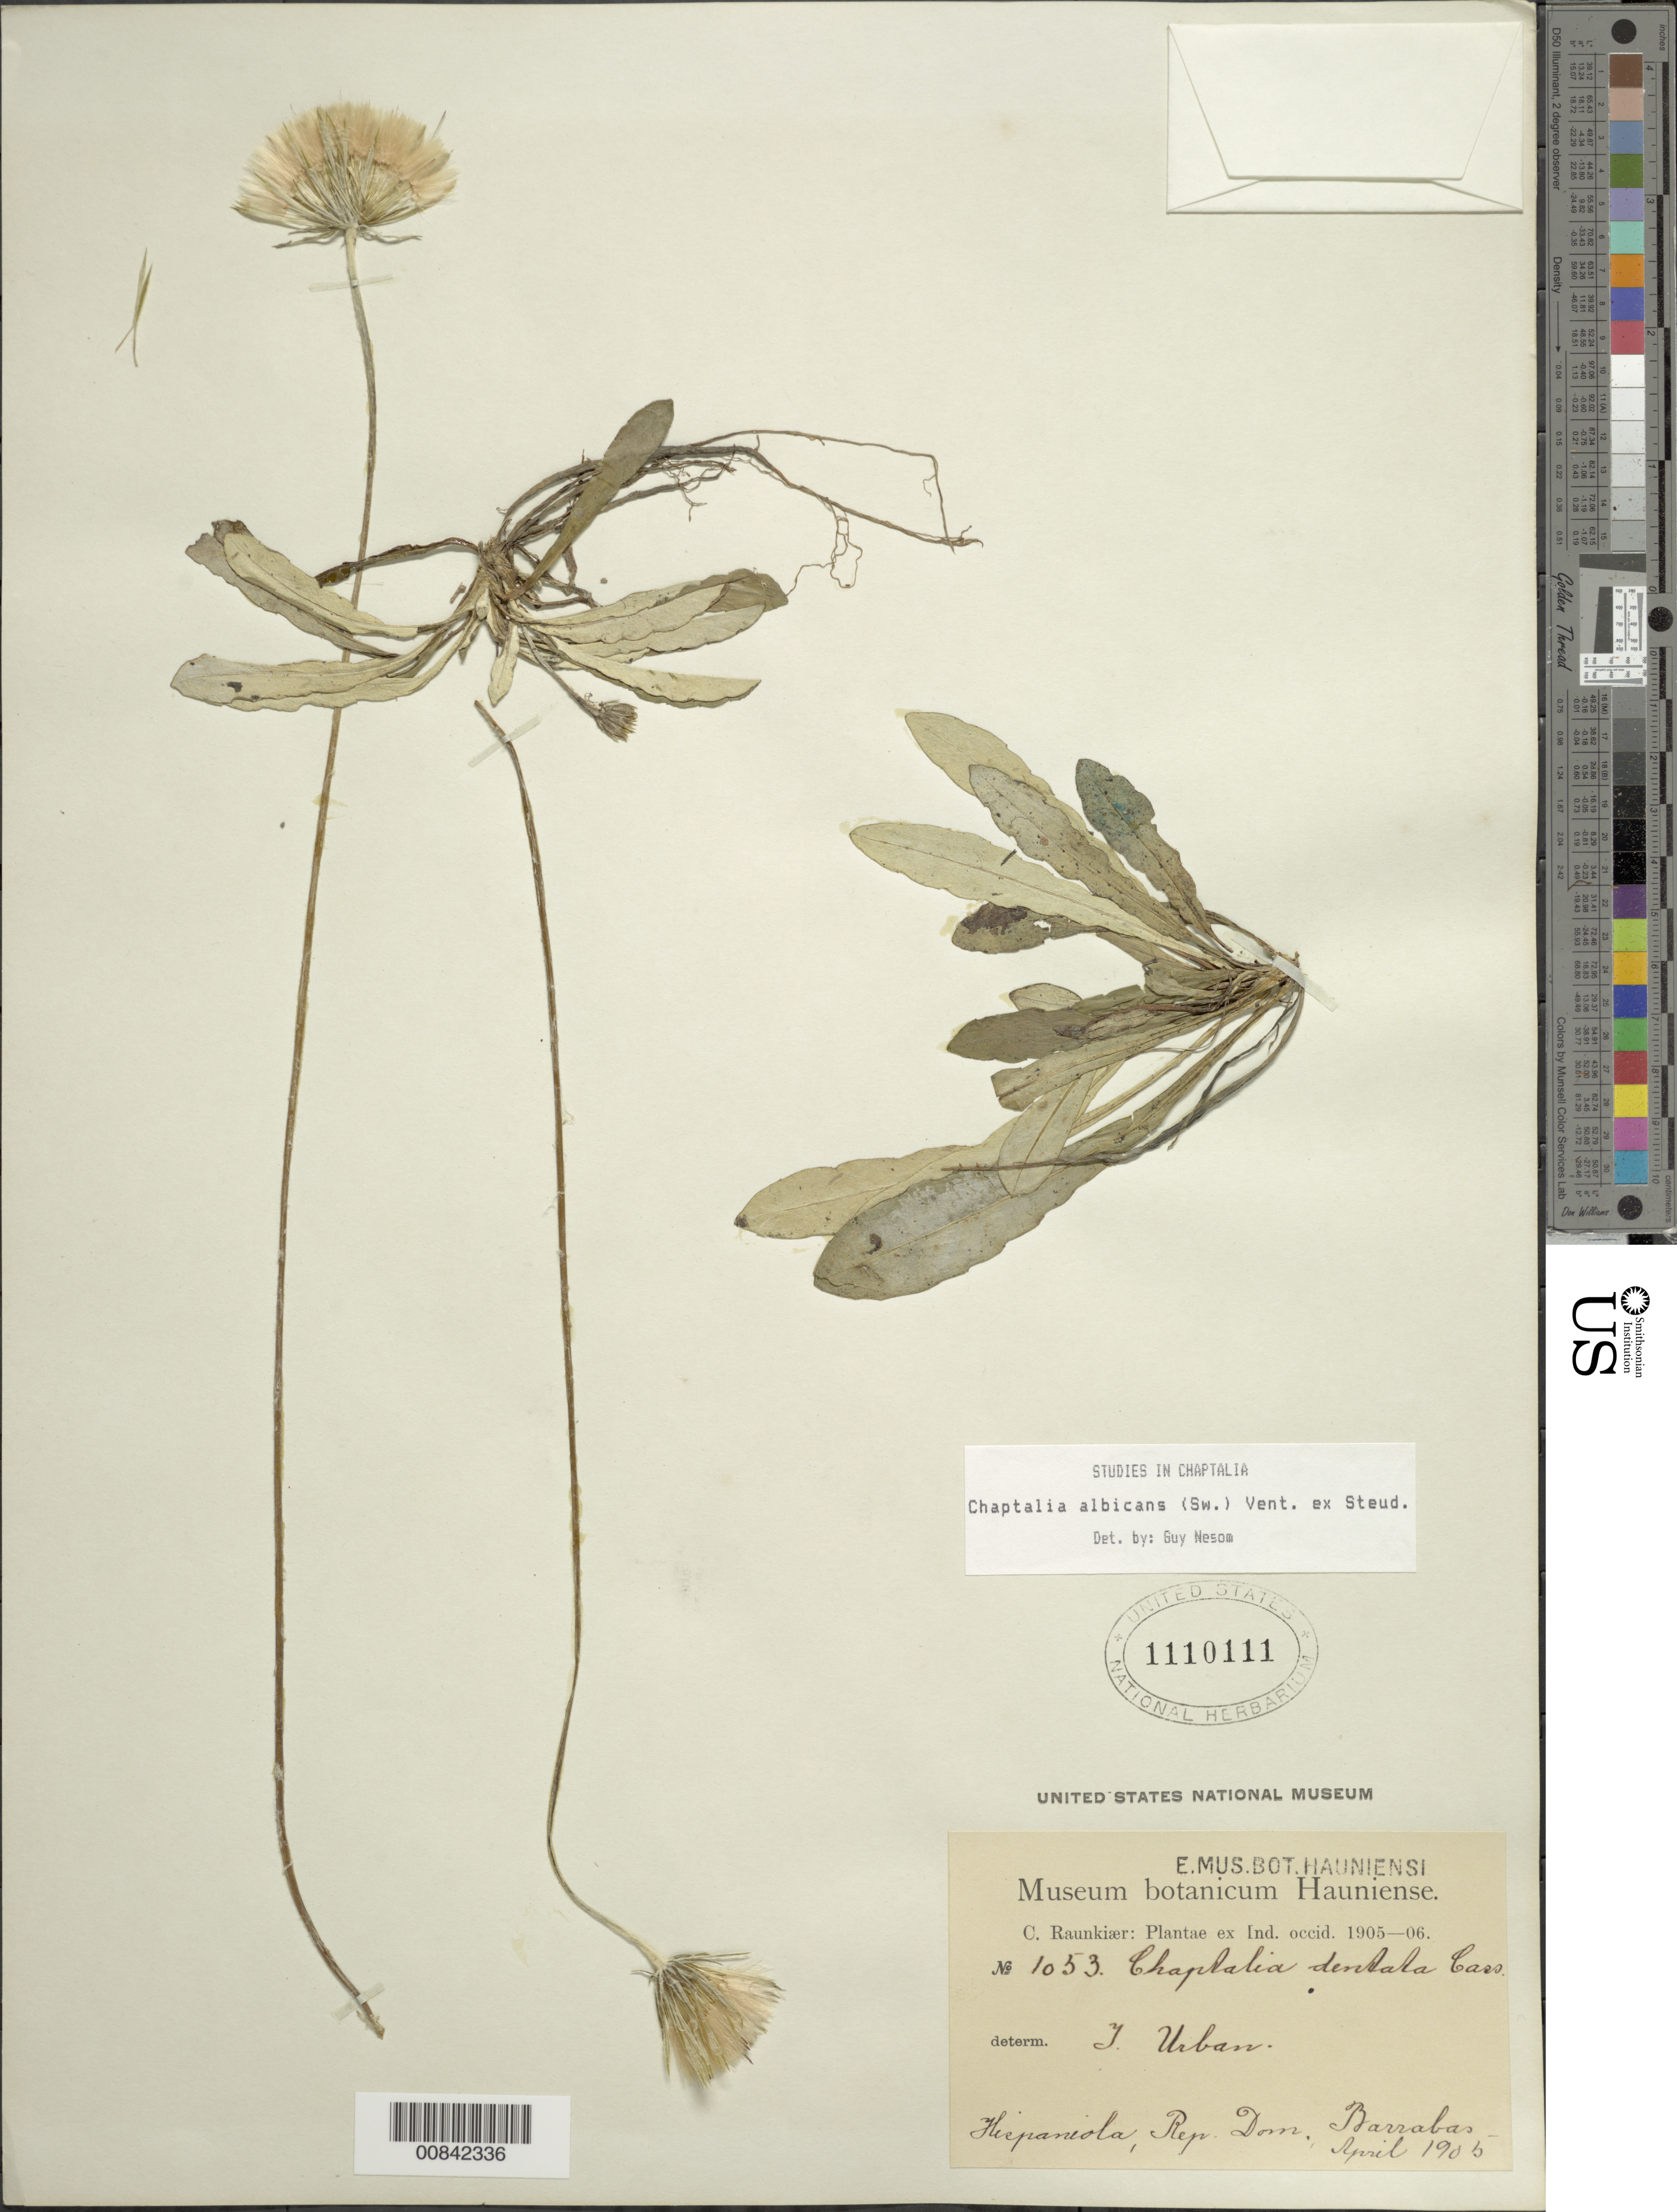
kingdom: Plantae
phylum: Tracheophyta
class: Magnoliopsida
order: Asterales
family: Asteraceae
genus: Chaptalia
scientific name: Chaptalia albicans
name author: (Sw.) Vent. ex B.D. Jacks.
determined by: Nesom, Guy L.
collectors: C. C. Raunkiaer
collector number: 1053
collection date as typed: Apr 1905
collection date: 1905-04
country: Dominican Republic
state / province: Puerto Plata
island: Hispaniola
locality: Barrabas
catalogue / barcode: US 1110111